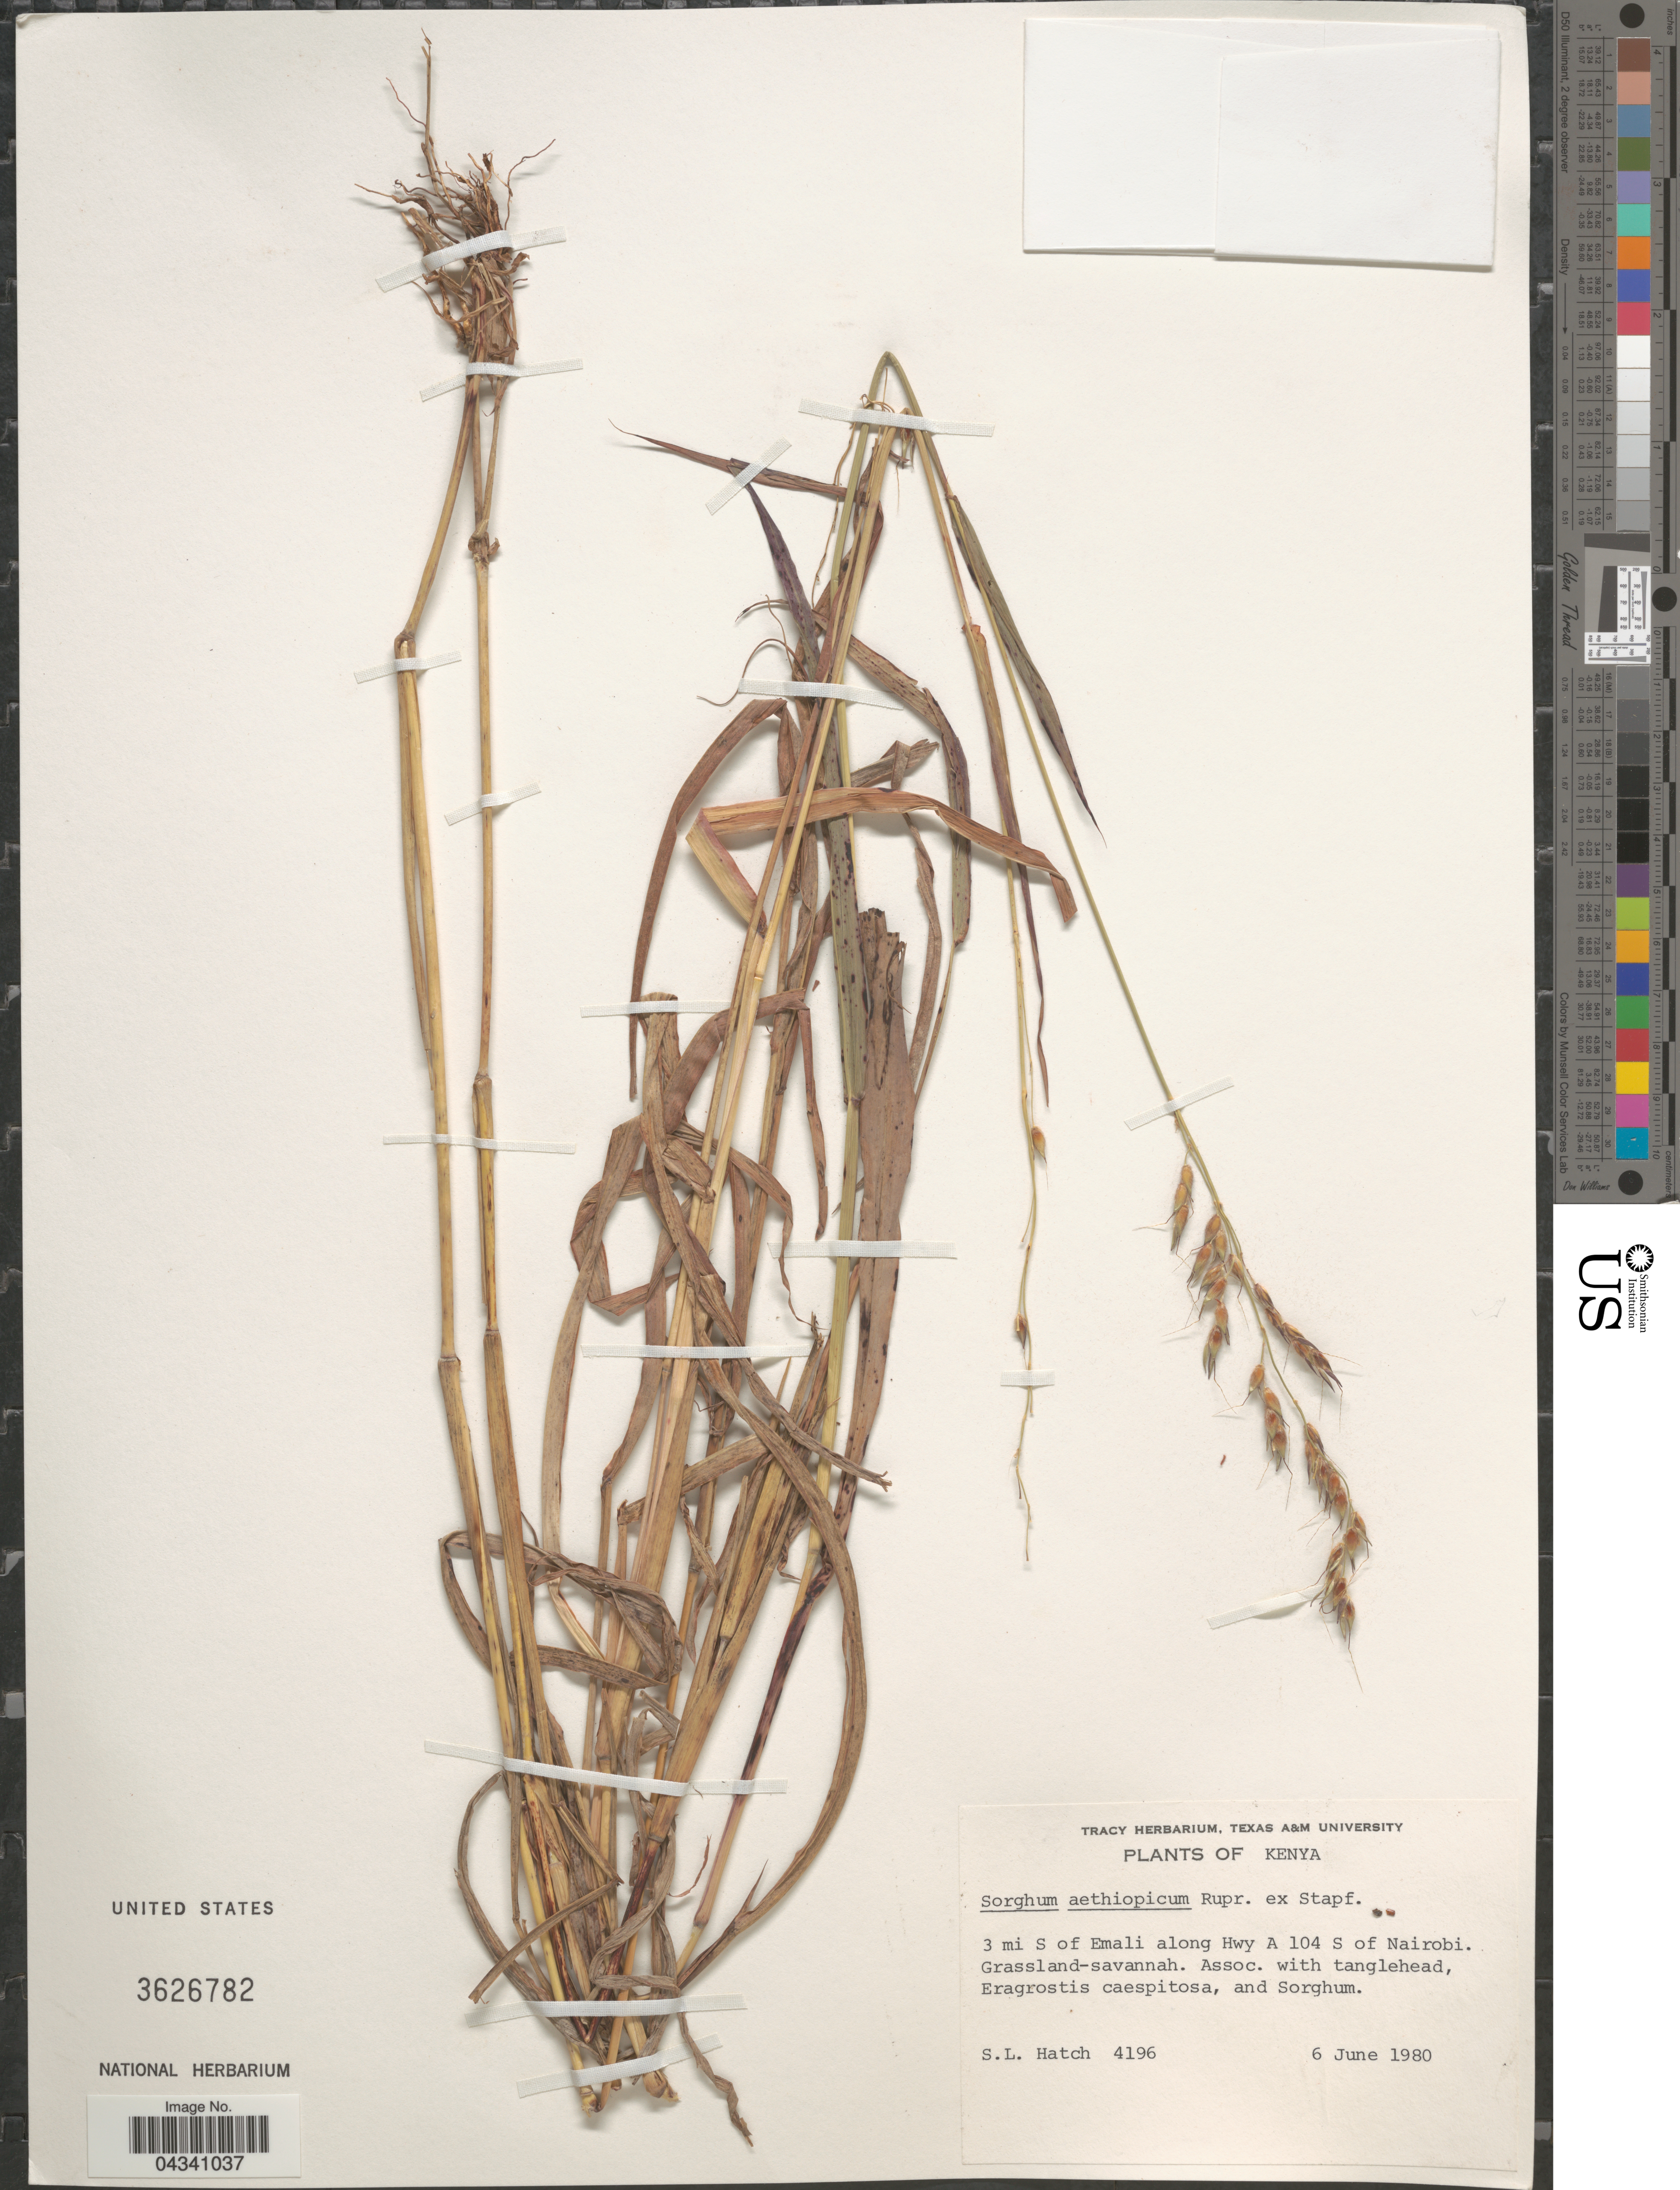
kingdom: Plantae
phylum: Tracheophyta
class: Liliopsida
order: Poales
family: Poaceae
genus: Sorghum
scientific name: Sorghum arundinaceum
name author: (Desv.) Stapf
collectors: S. Hatch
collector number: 4196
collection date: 1980-06-06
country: Kenya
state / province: Nairobi Area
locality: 3 mi S of Emali along Hwy A 104 S of Nairobi. Grassland-savannah.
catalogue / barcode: US 3626782